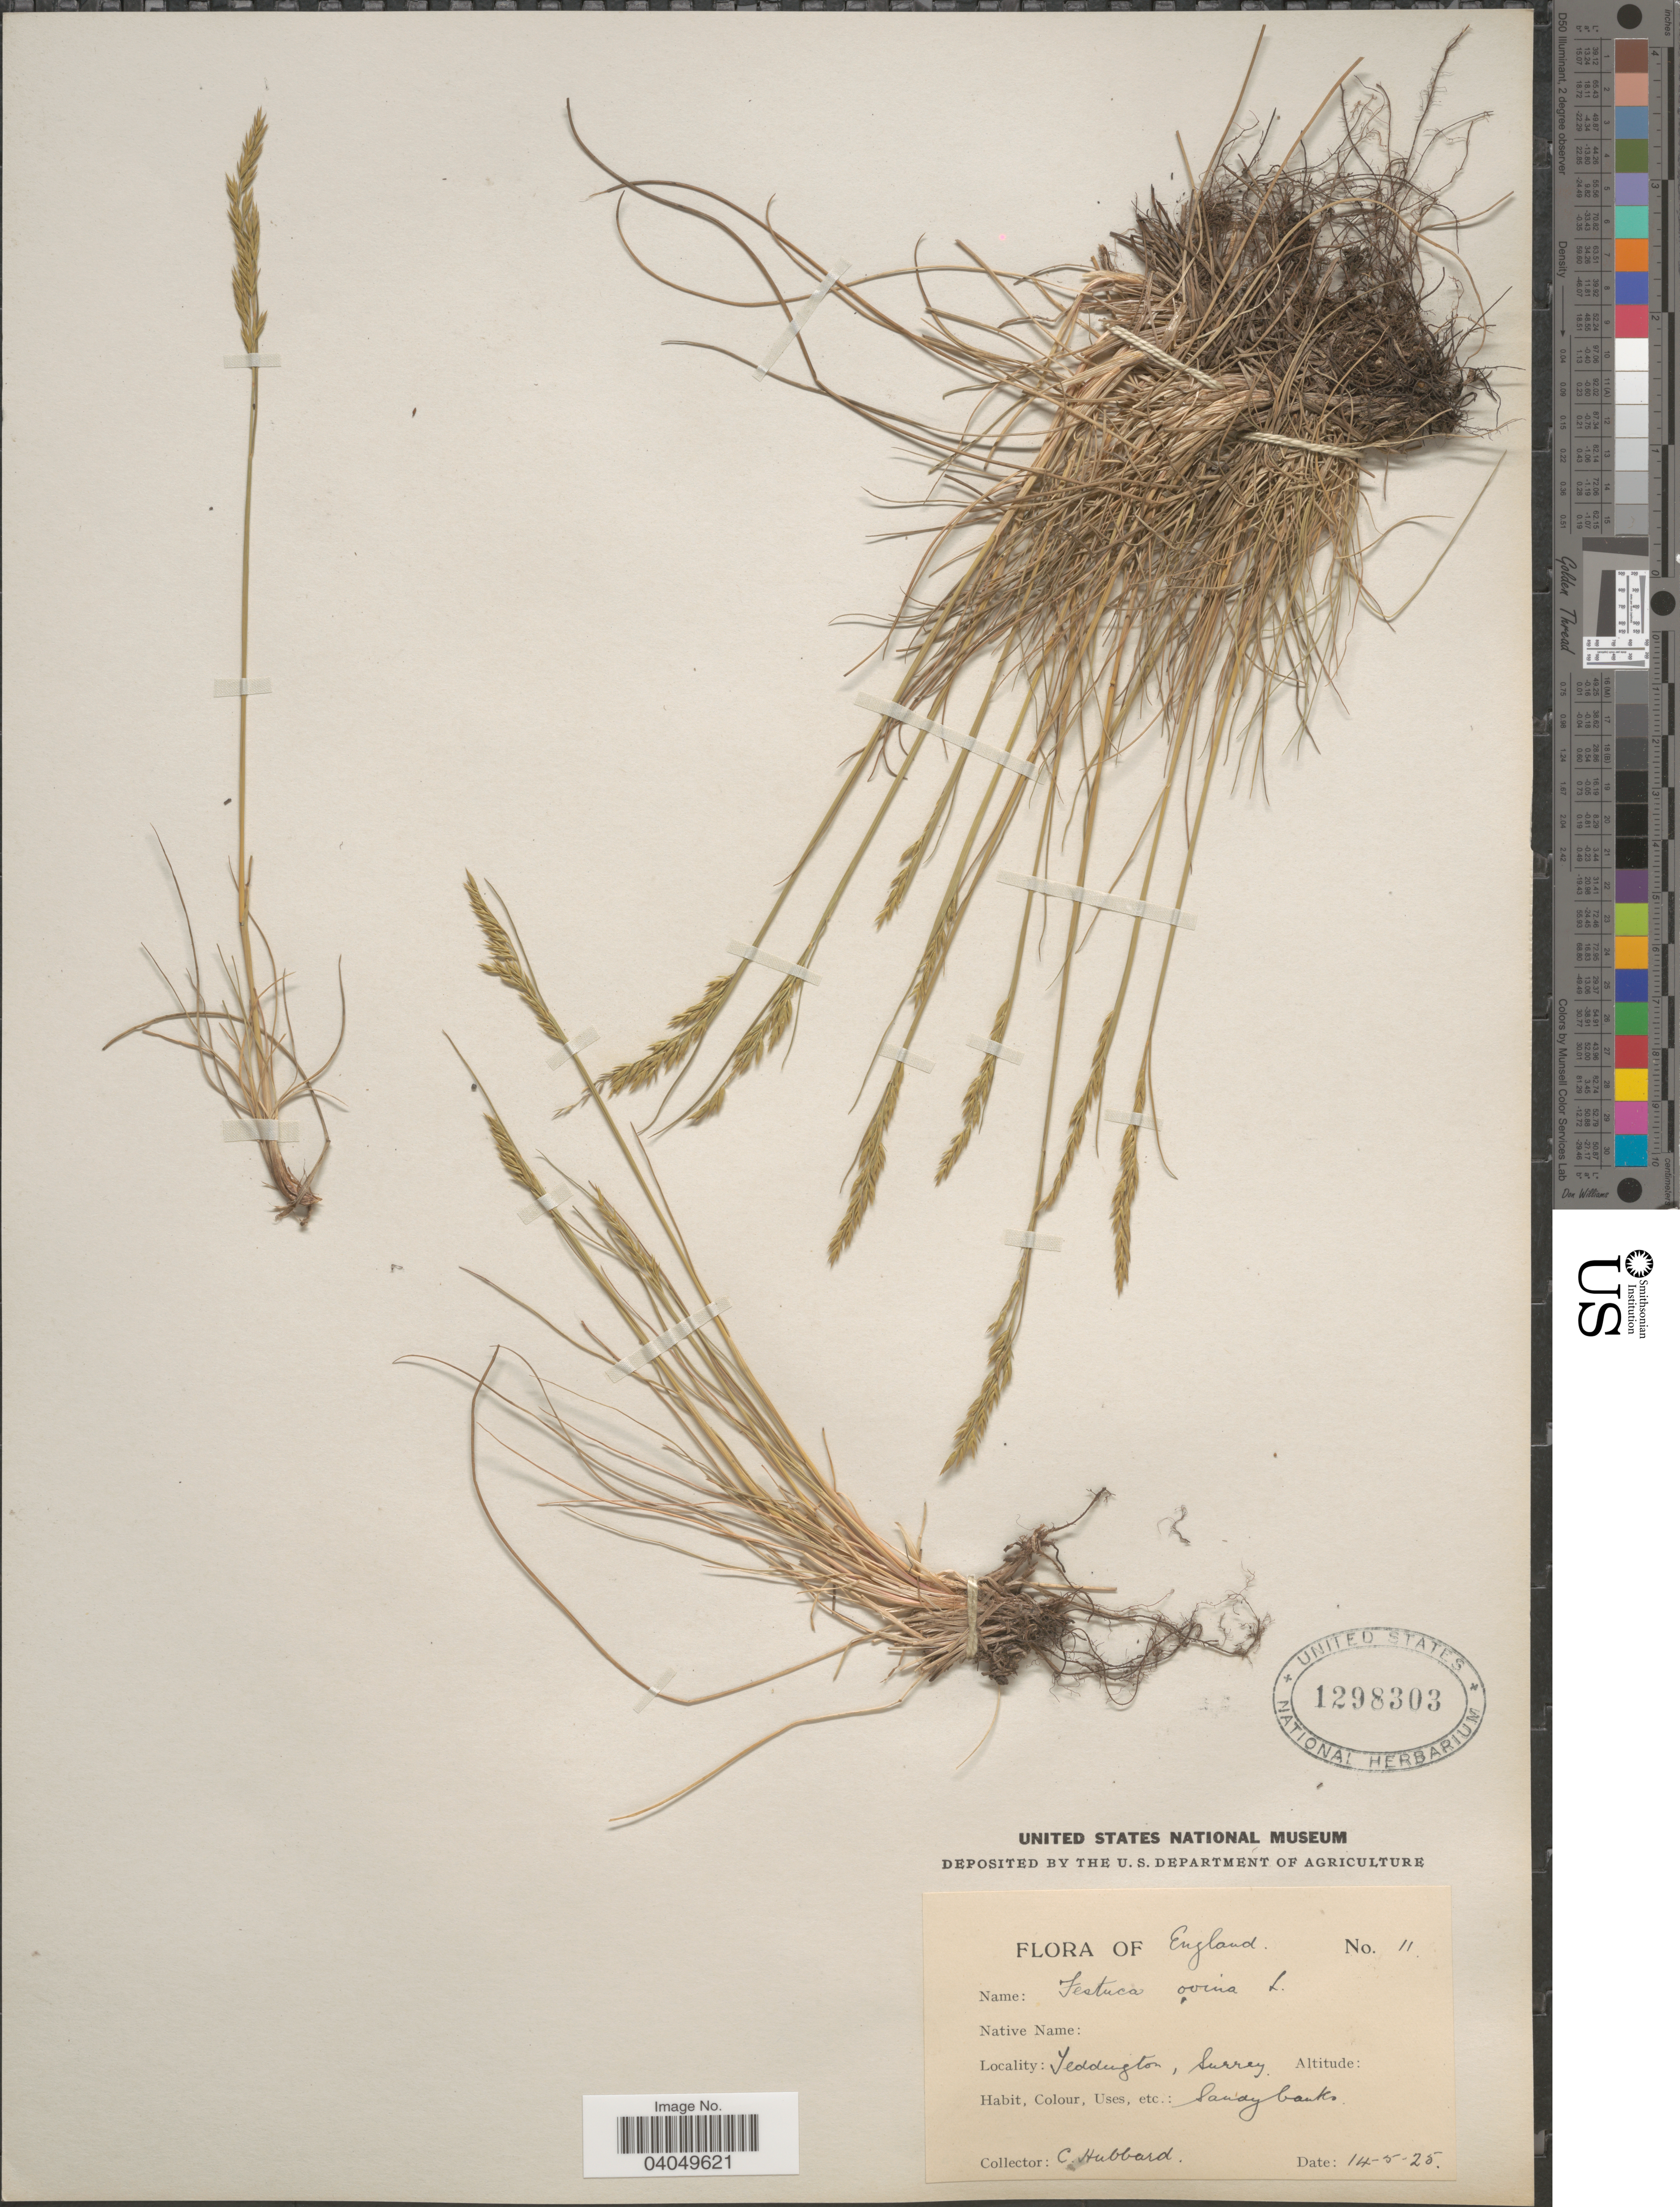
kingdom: Plantae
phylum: Tracheophyta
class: Liliopsida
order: Poales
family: Poaceae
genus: Festuca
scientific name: Festuca ovina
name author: L.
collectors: C. E. Hubbard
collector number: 11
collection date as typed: Transcribed d/m/y: 14/5/25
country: United Kingdom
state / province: England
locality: Teddington, Surrey.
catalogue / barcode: US 1298303